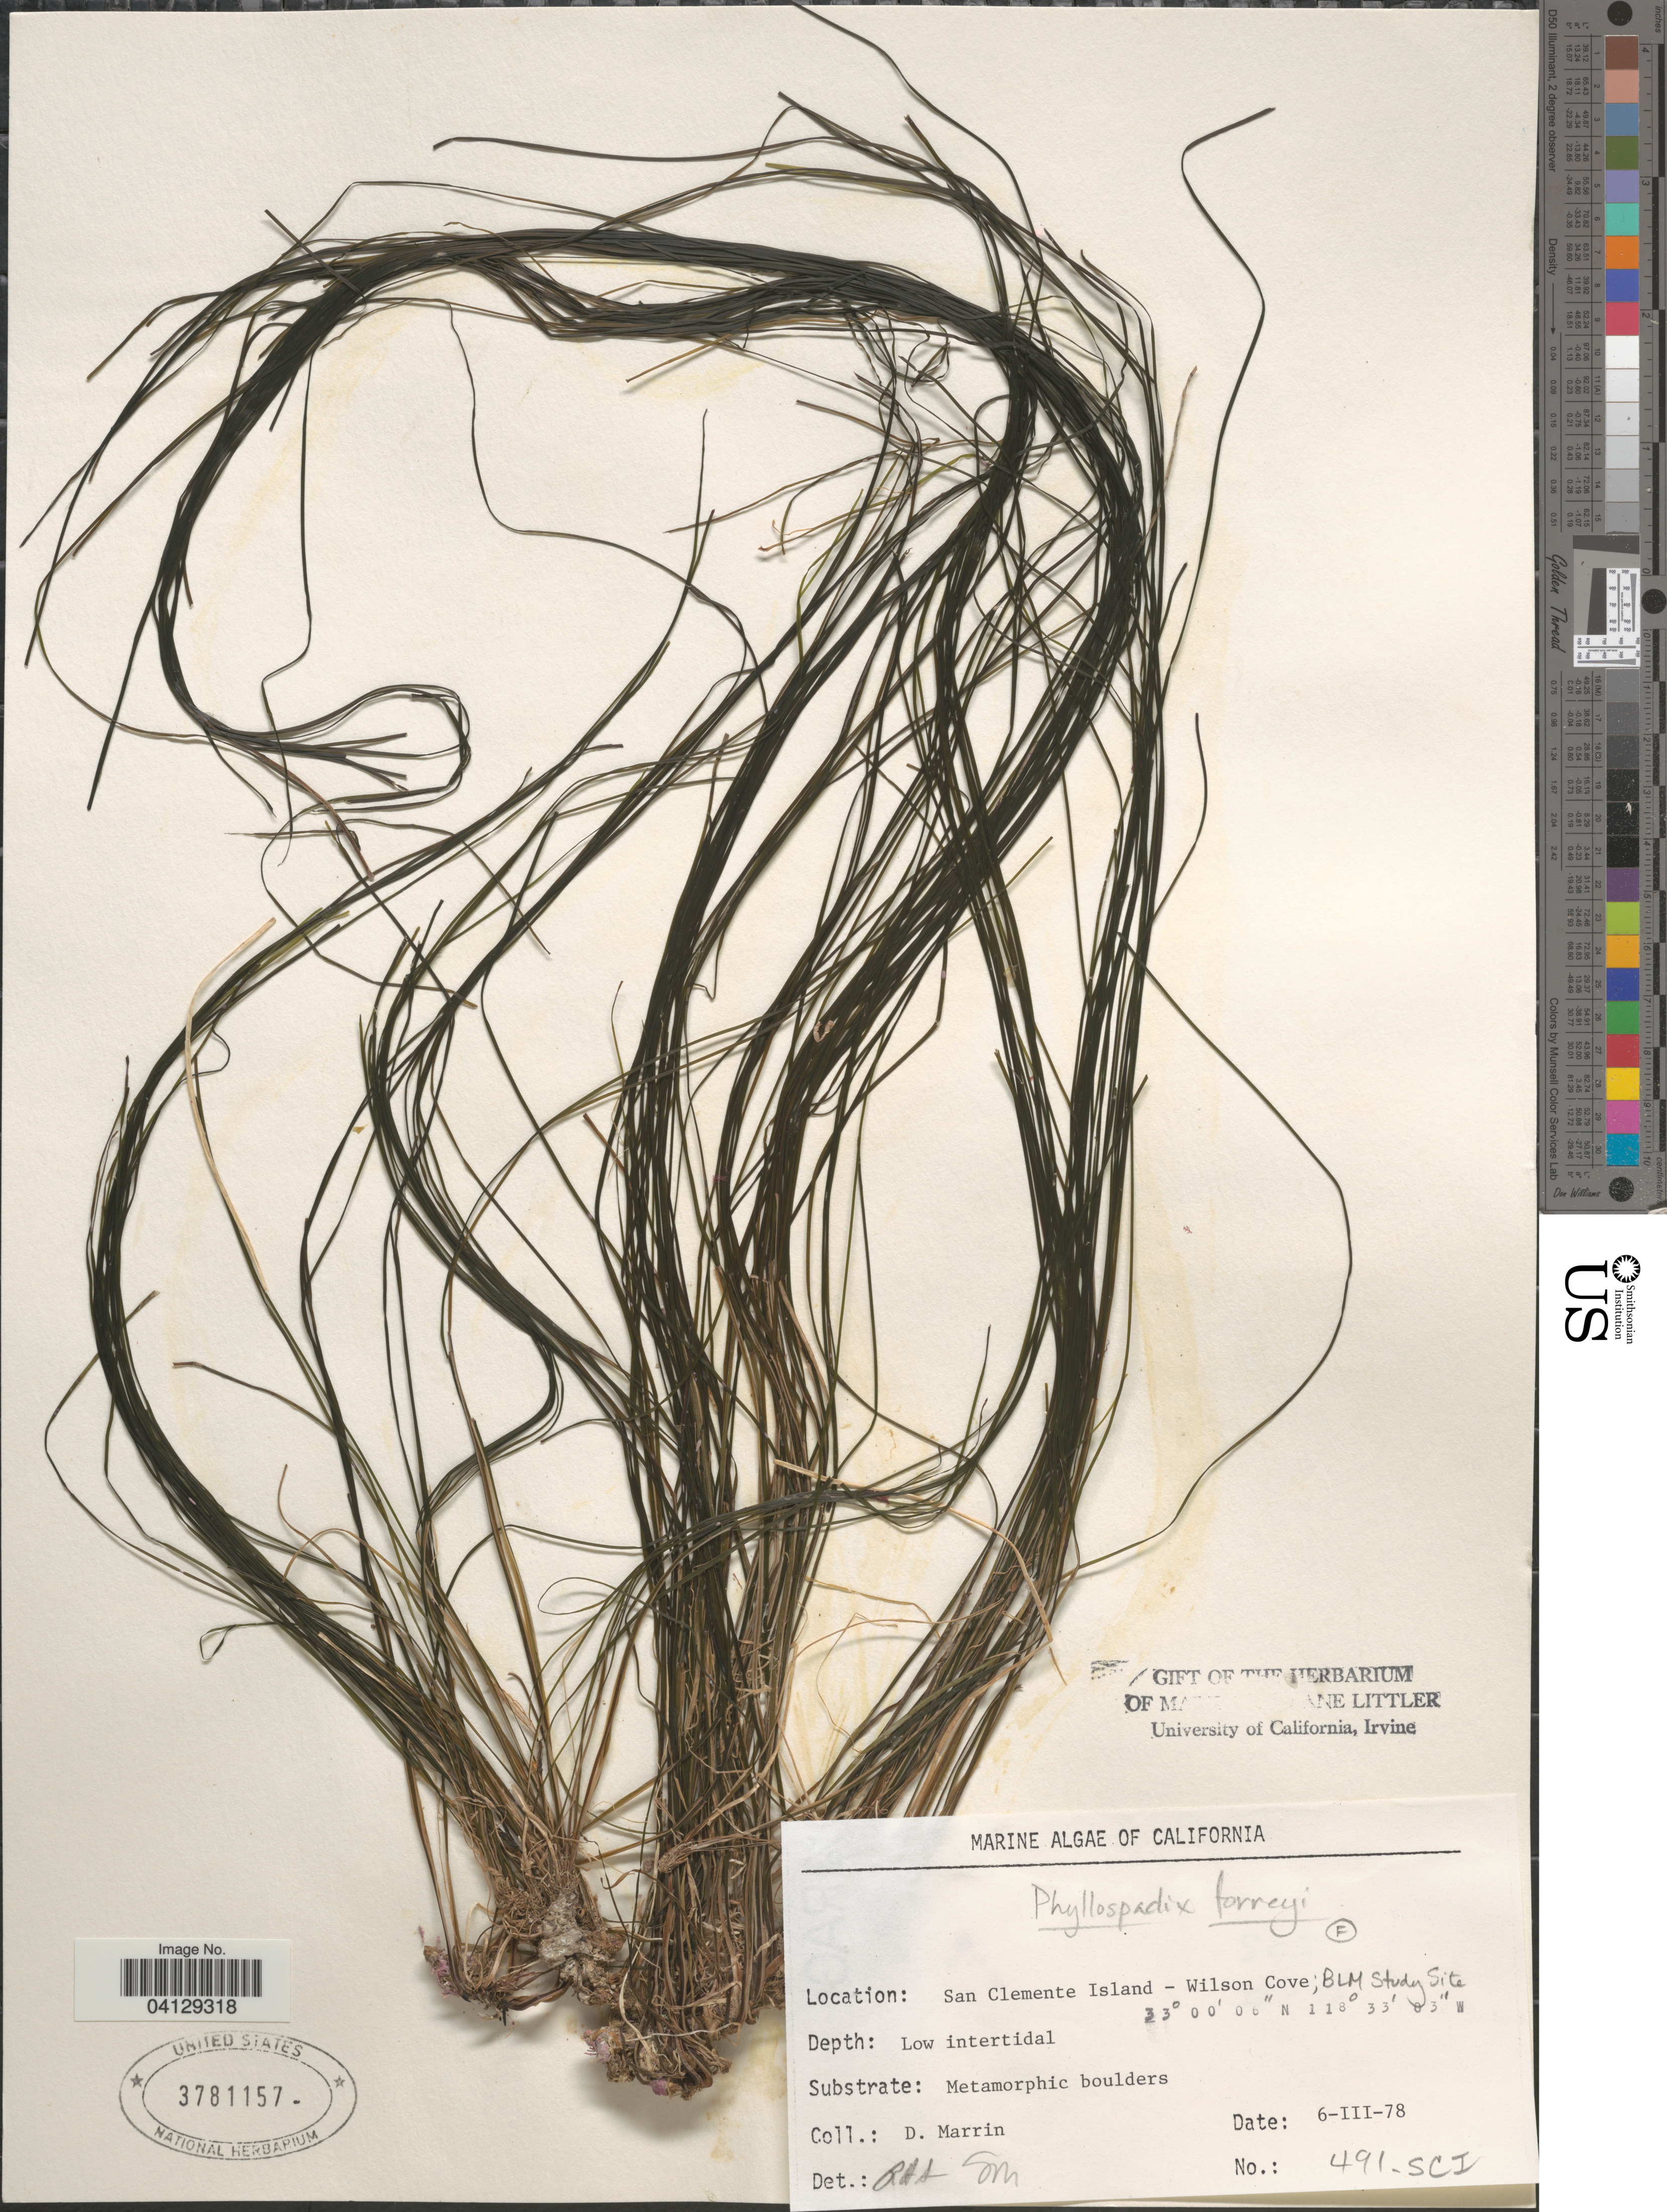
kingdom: Plantae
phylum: Tracheophyta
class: Liliopsida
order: Alismatales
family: Zosteraceae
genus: Phyllospadix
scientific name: Phyllospadix torreyi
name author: S. Watson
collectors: D. Marrin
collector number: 491-SCI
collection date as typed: Transcribed d/m/y: 6/3/78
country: United States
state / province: California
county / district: Los Angeles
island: San Clemente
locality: San Clemente Island - Wilson Cove; BLM Study Site.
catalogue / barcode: US 3781157